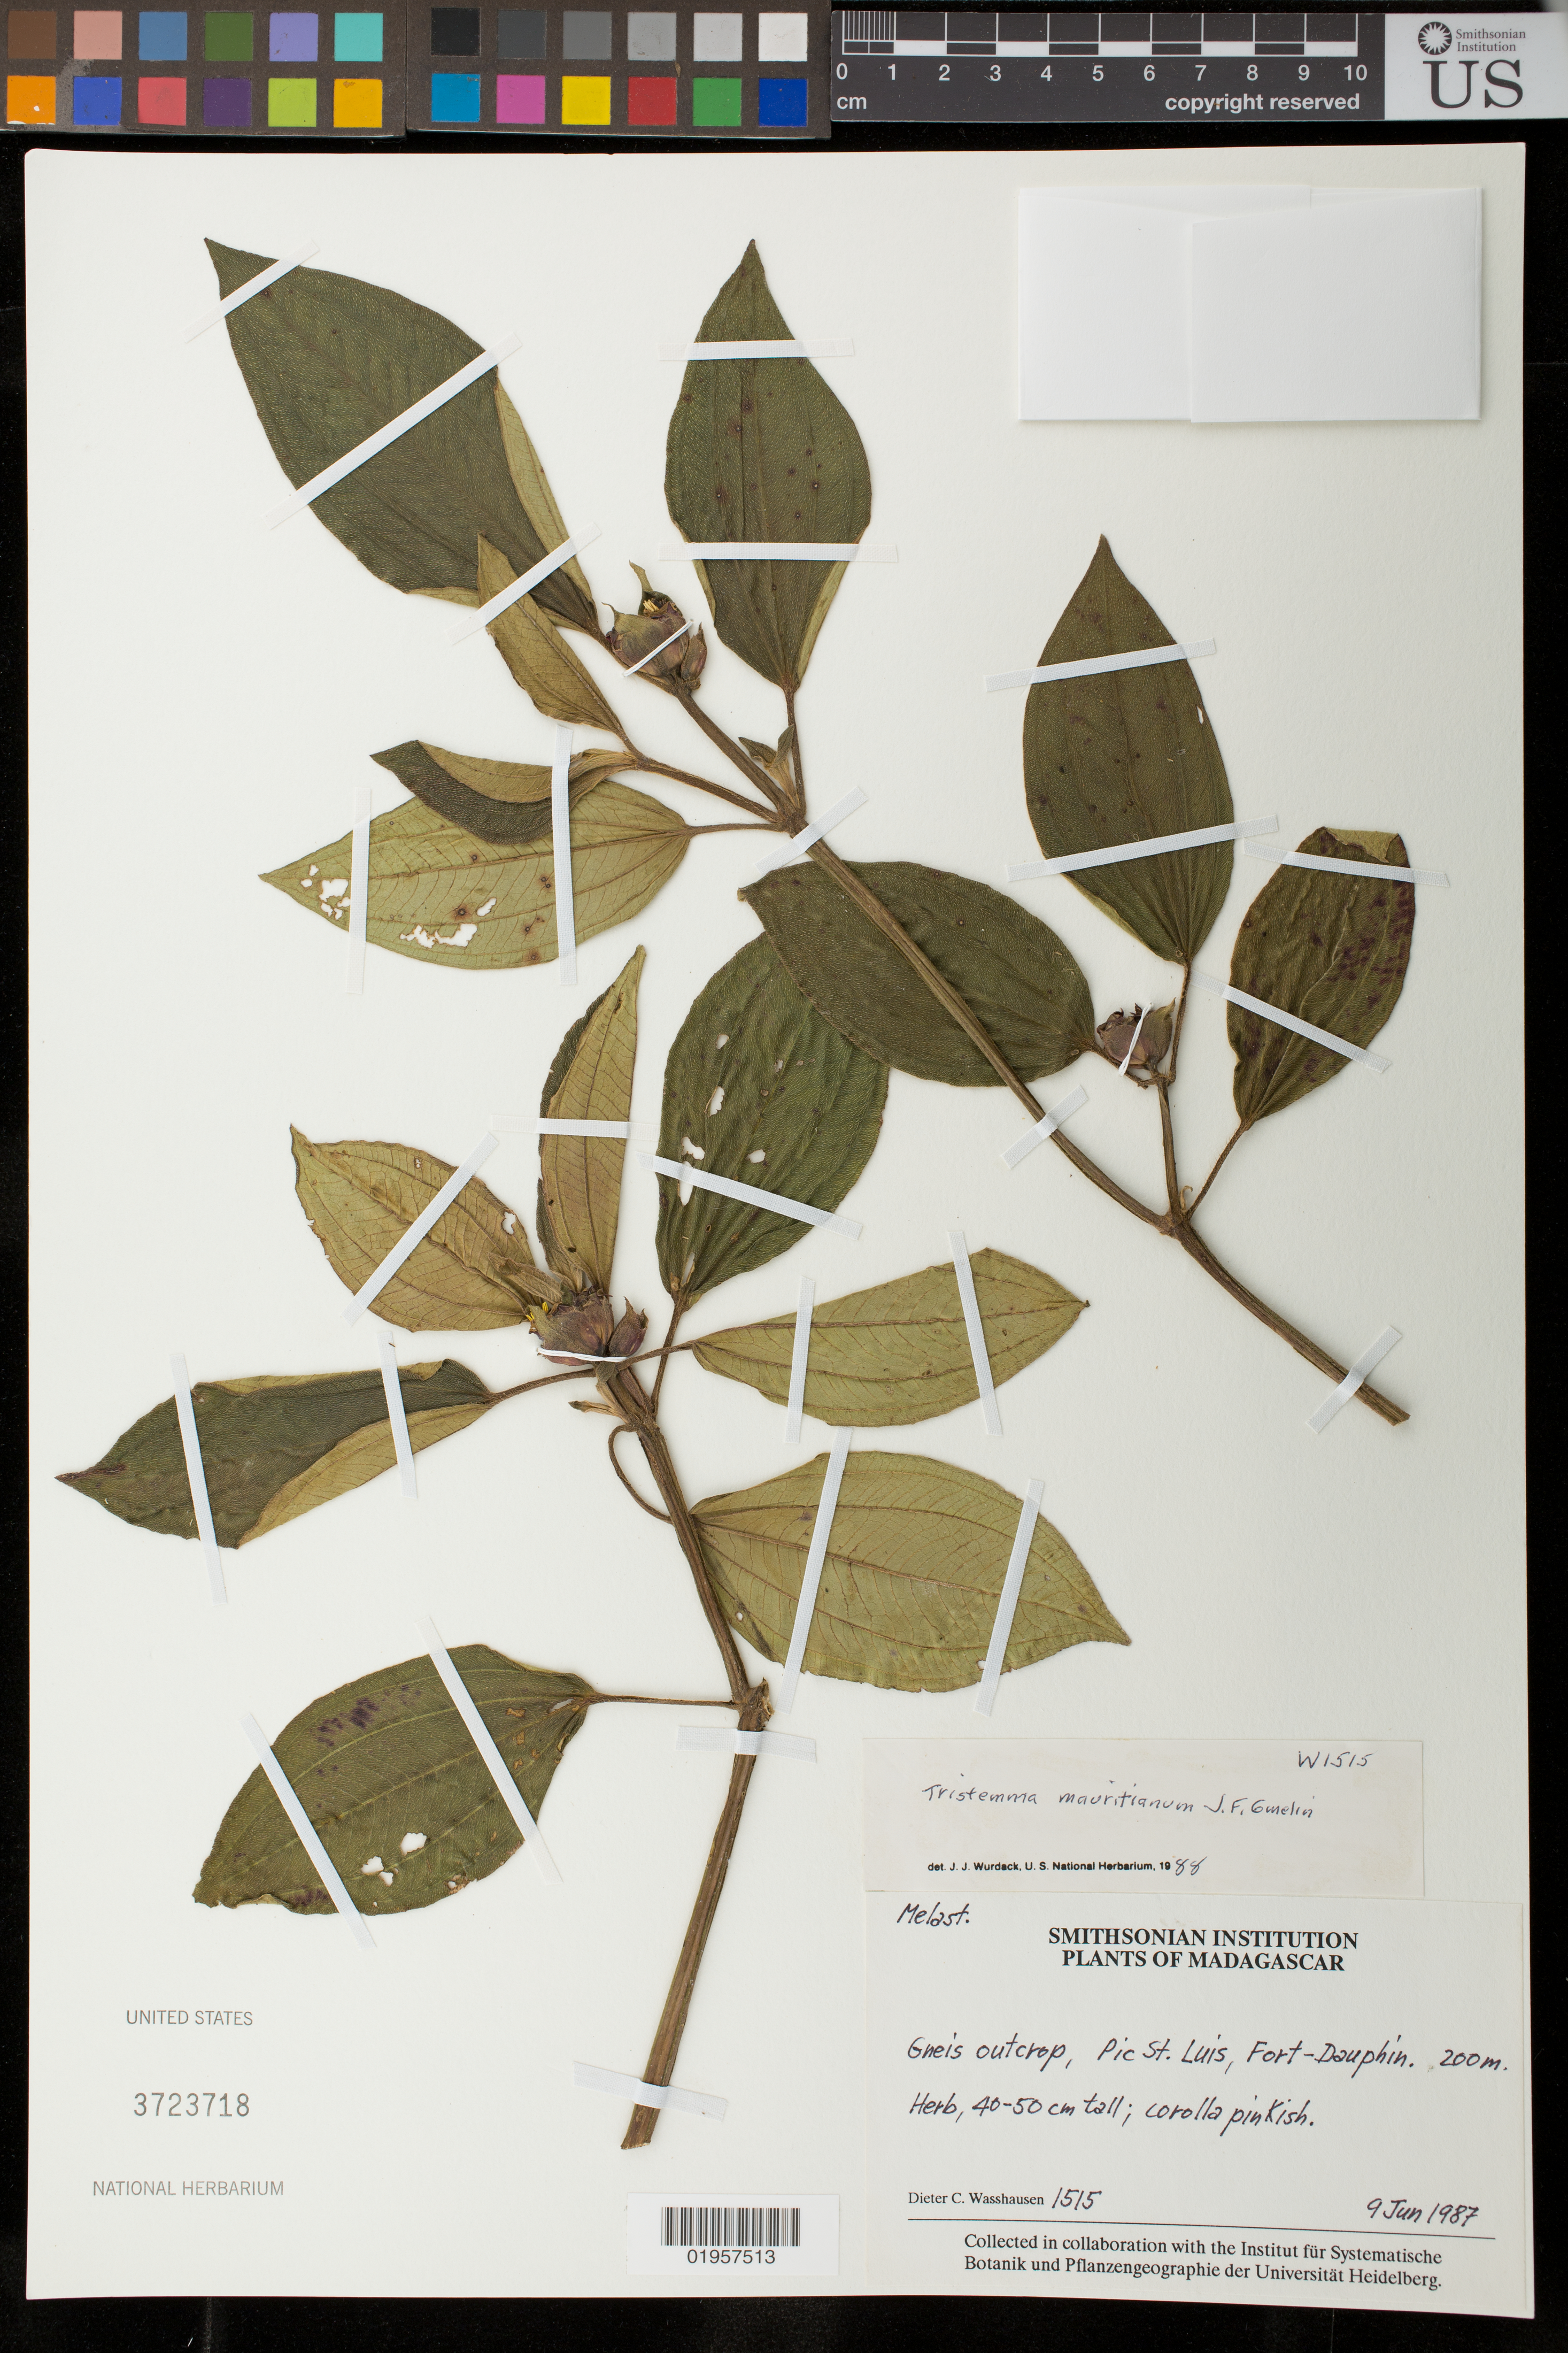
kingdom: Plantae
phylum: Tracheophyta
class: Magnoliopsida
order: Myrtales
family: Melastomataceae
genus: Tristemma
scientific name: Tristemma mauritianum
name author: J.F. Gmel.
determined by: Wurdack, John J., (US), US (UNITED STATES)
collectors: D. C. Wasshausen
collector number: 1515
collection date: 1987-06-09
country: Madagascar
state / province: Anosy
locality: Pic St. Luis, Fort Dauphin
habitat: Gneis outcrop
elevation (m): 200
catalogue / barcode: US 3723718